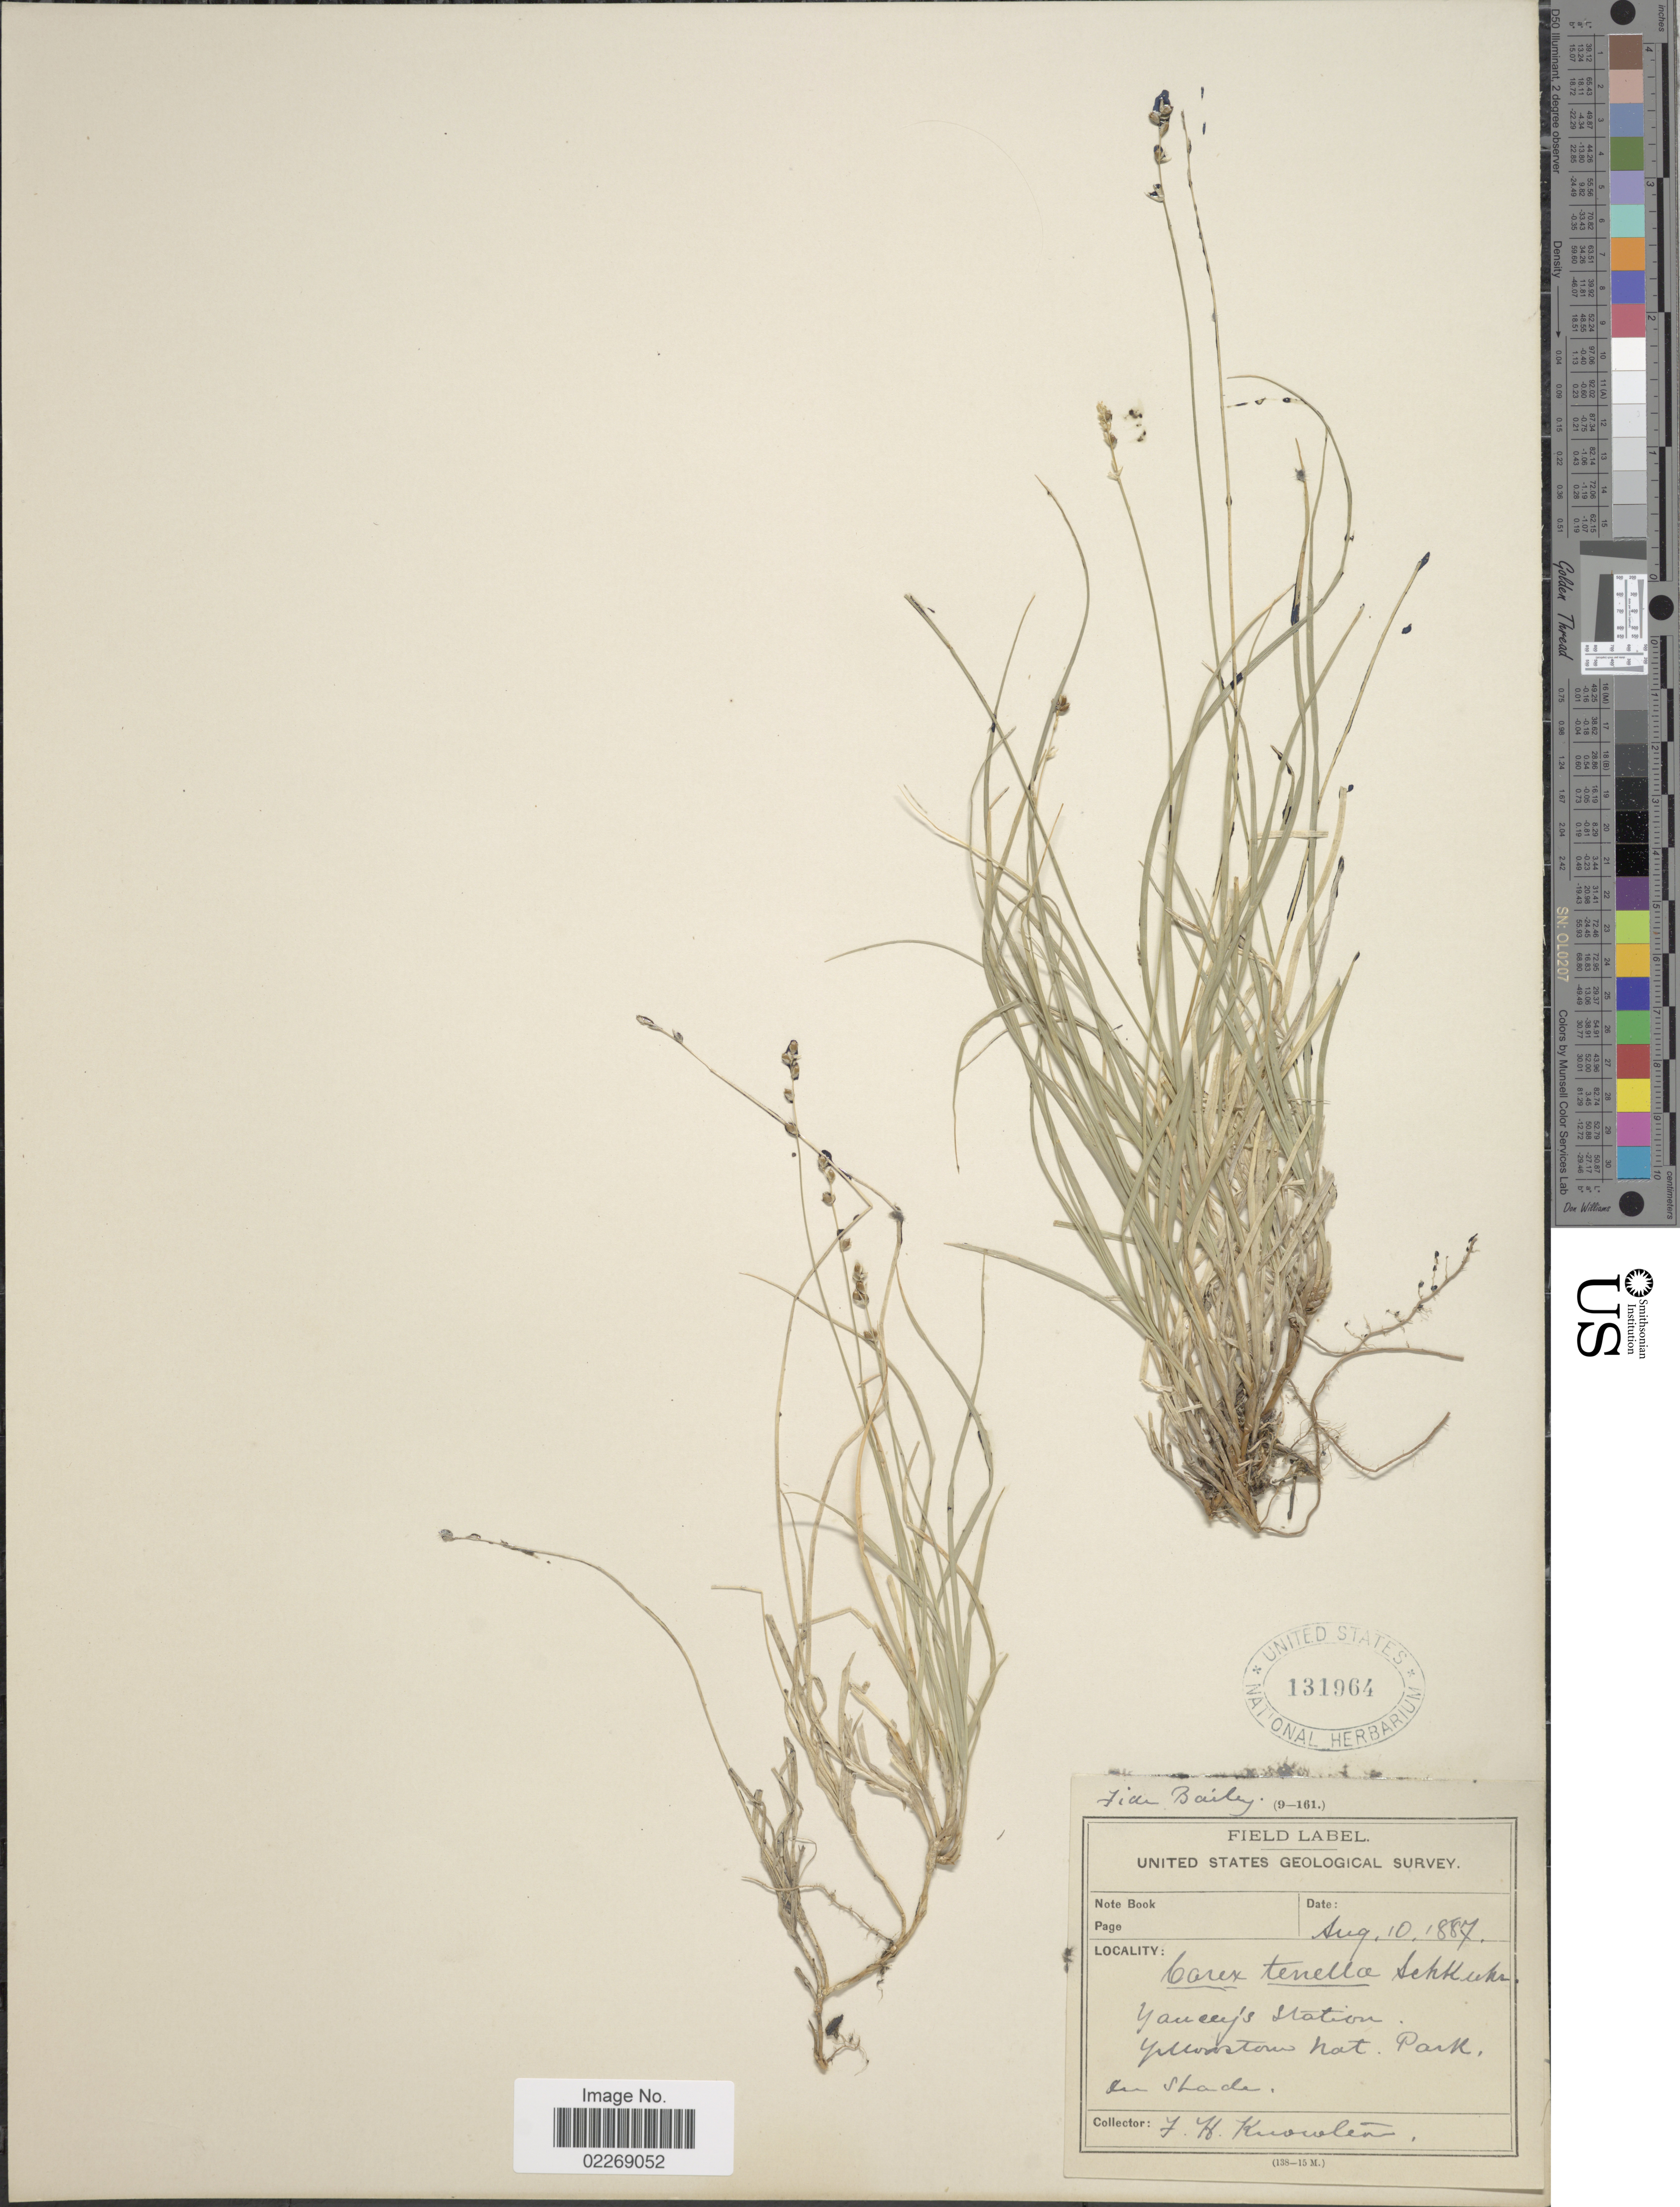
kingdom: Plantae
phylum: Tracheophyta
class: Liliopsida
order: Poales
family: Cyperaceae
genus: Carex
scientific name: Carex disperma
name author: Dewey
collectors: F. H. Knowlton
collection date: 1887-08-10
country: United States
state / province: Wyoming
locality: Yancey's Station. Yellowstone Nat. Park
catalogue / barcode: US 131964